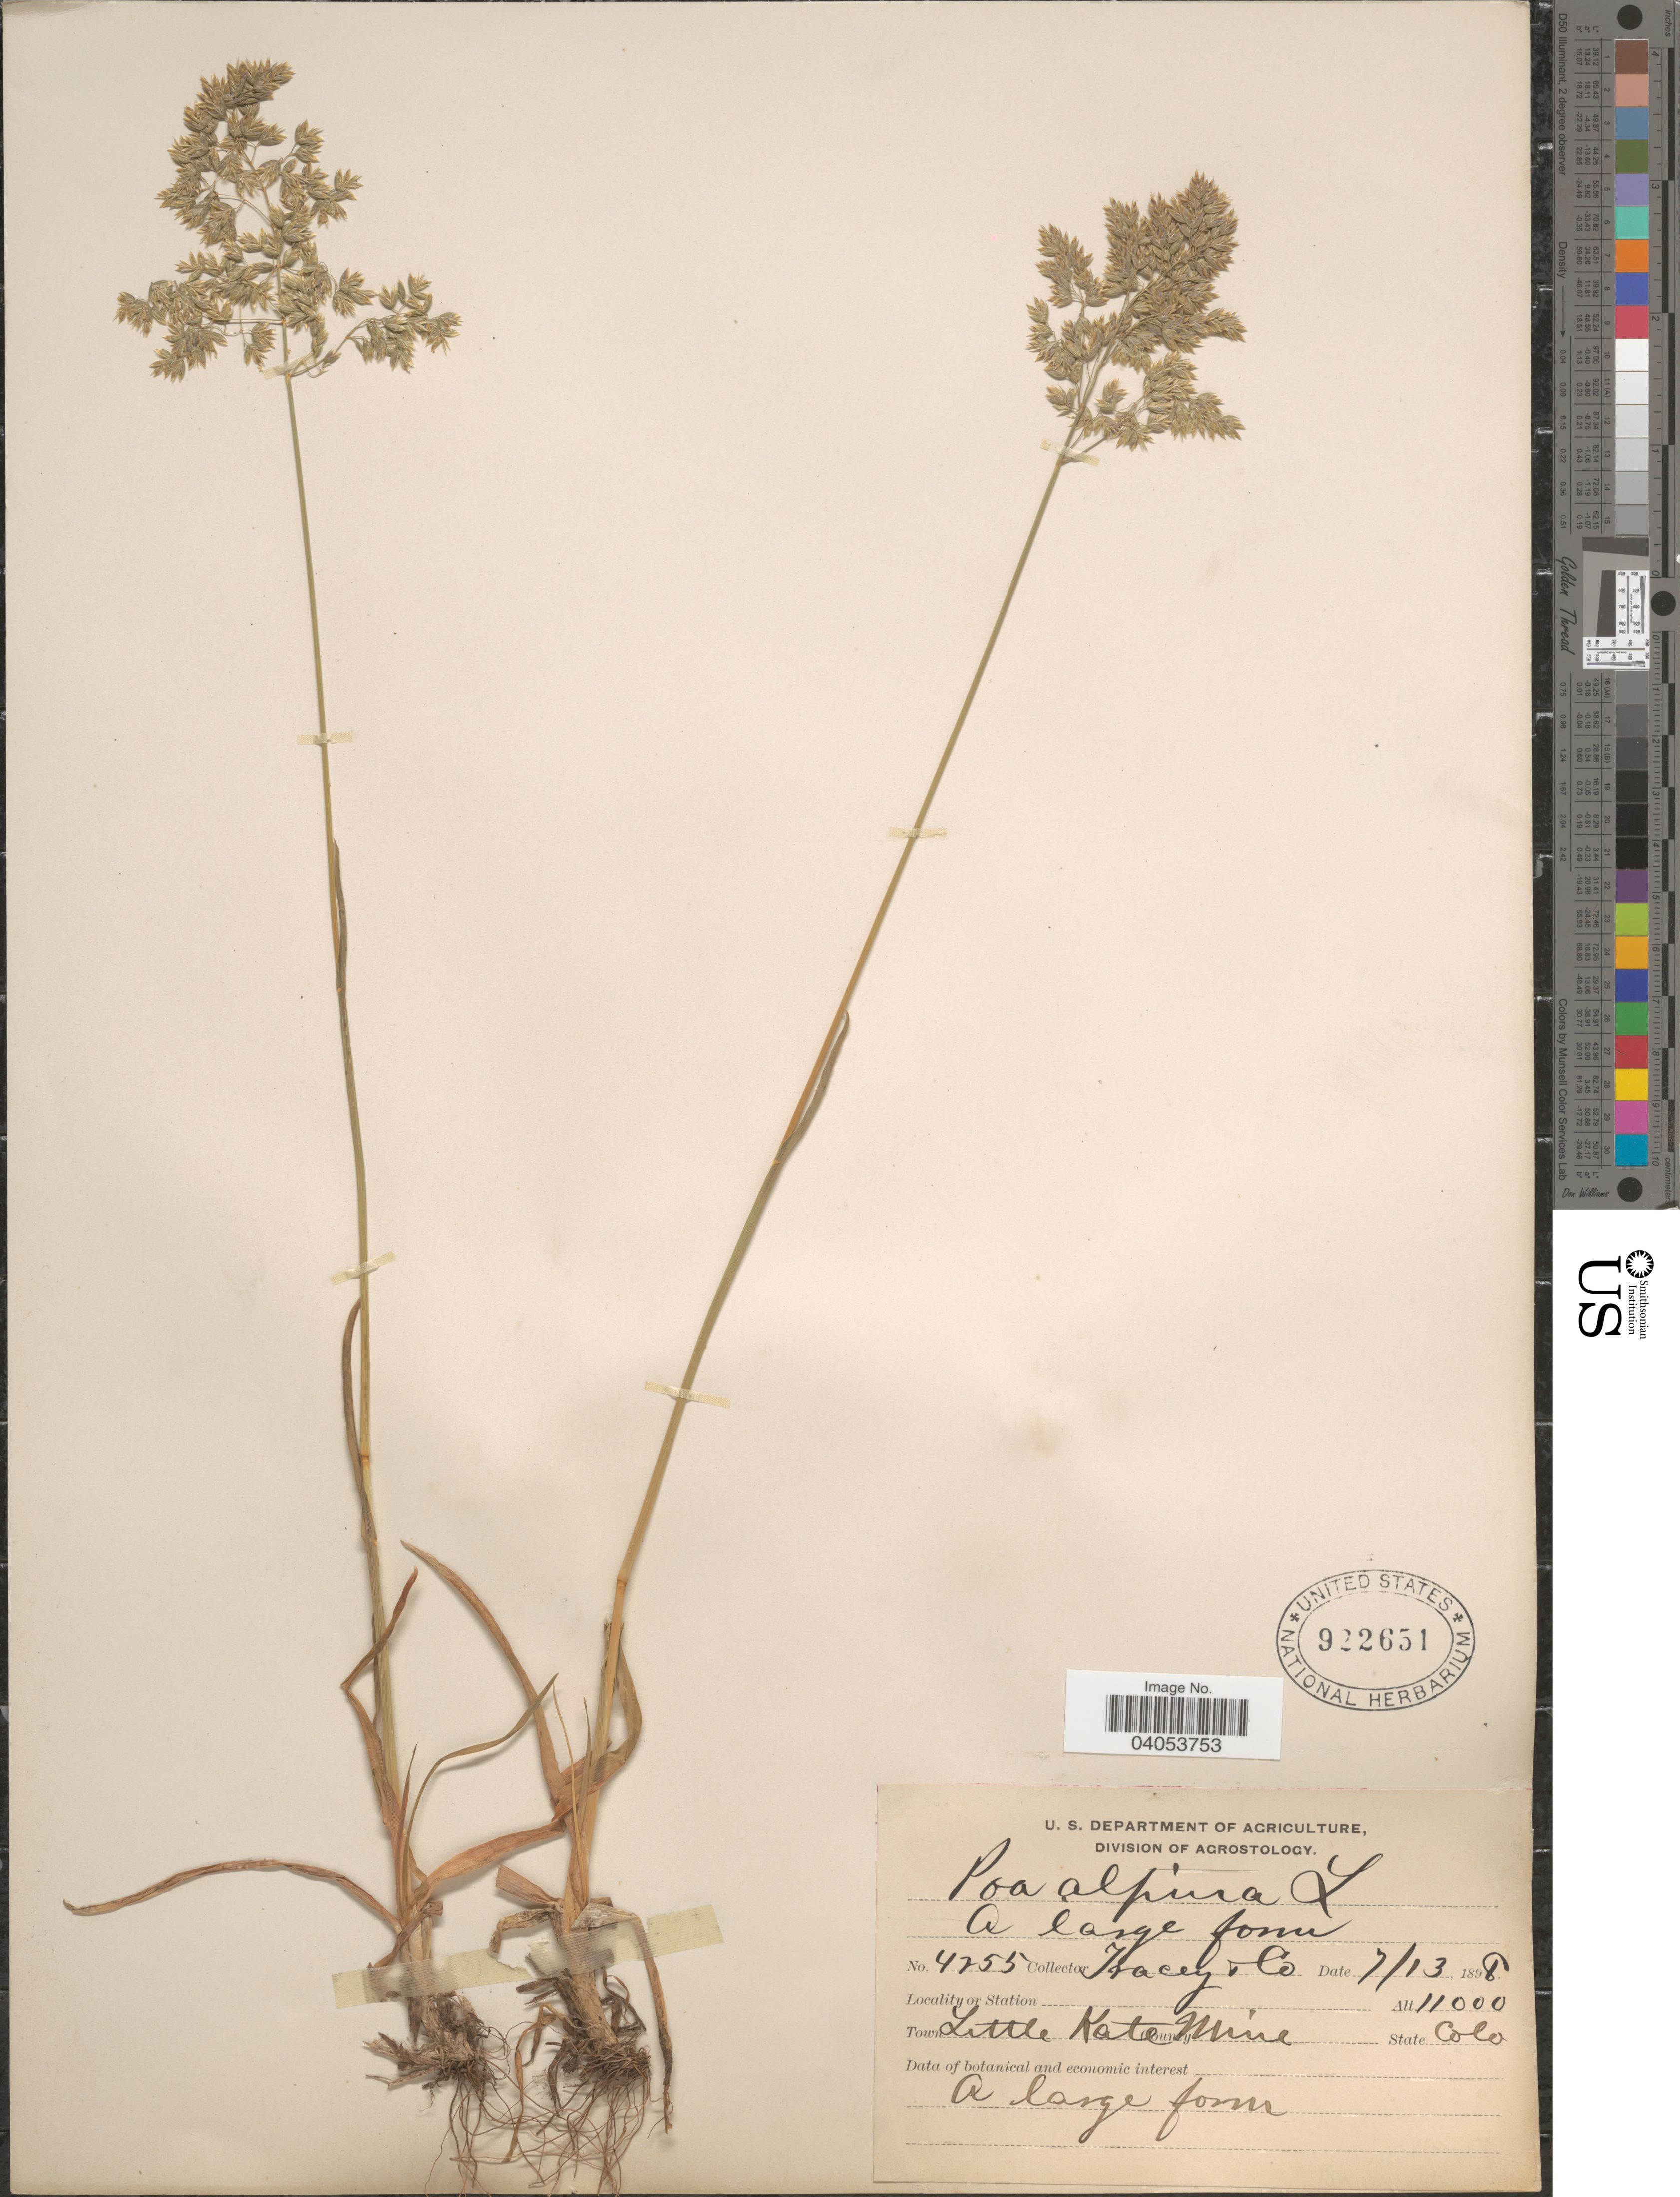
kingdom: Plantae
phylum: Tracheophyta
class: Liliopsida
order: Poales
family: Poaceae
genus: Poa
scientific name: Poa alpina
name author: L.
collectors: Tracey & et al.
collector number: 4255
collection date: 1898-07-13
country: United States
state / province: Colorado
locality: Town Little Kate Mine.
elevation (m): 3353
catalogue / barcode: US 922651